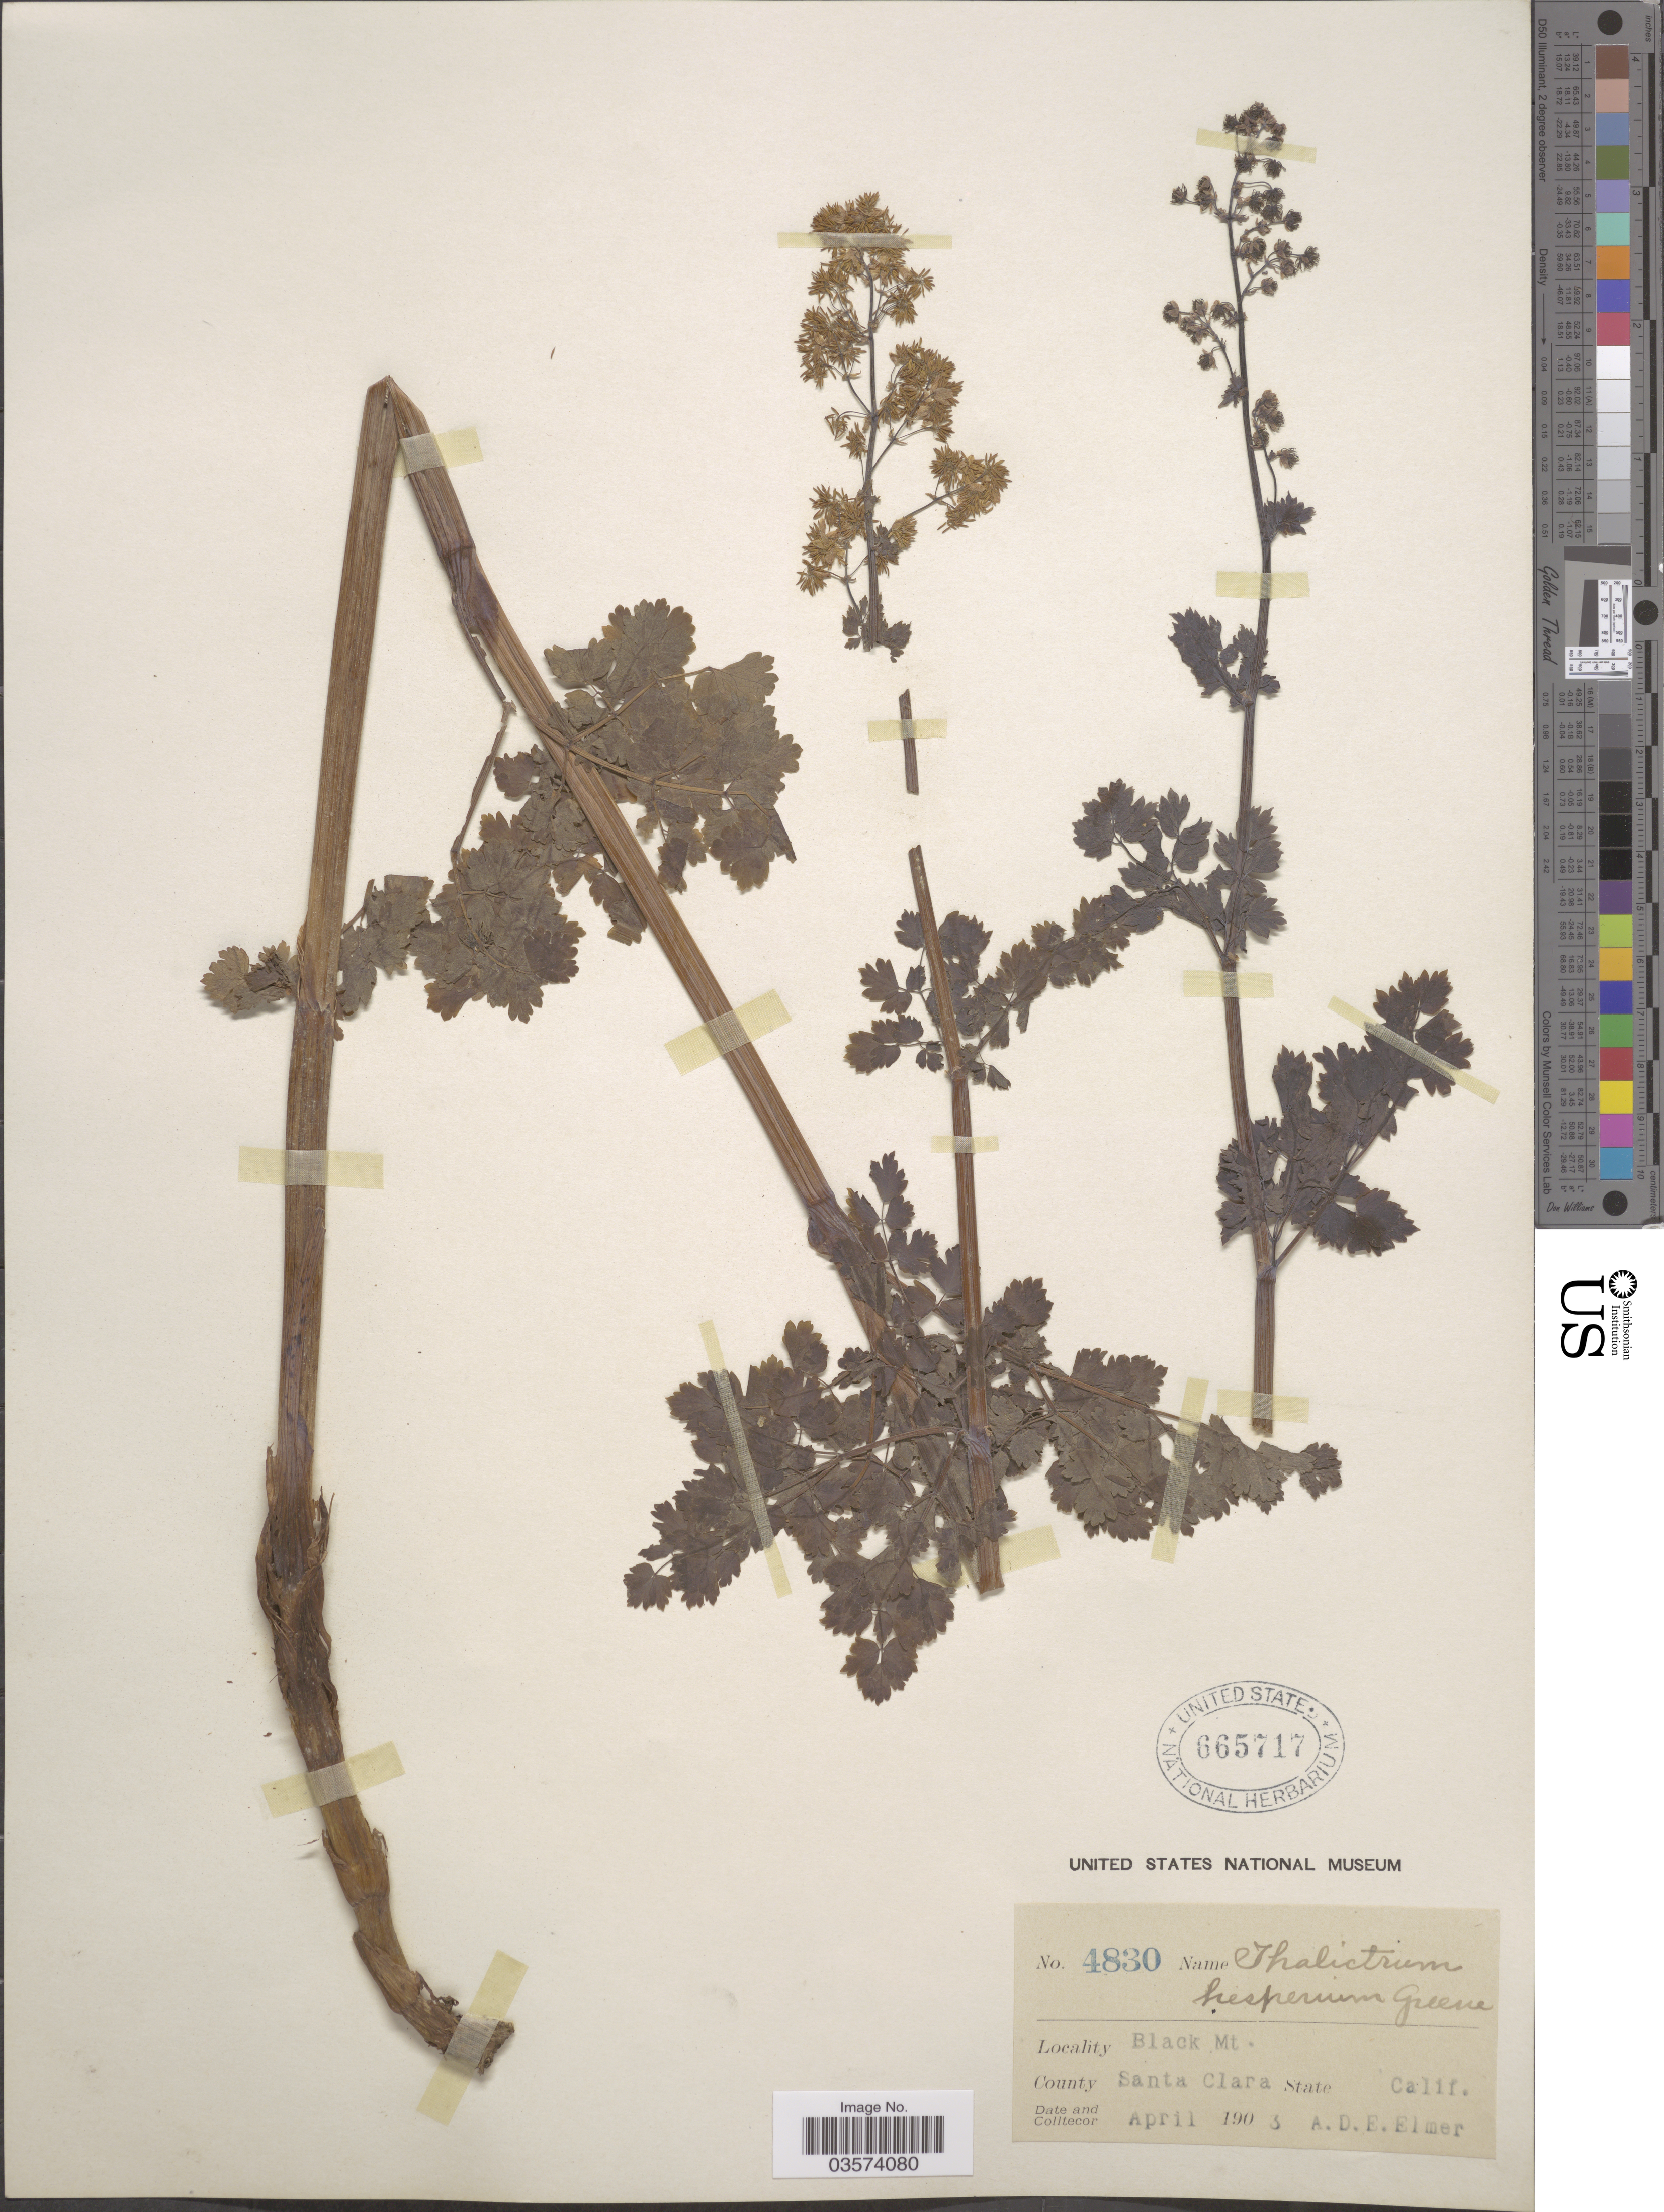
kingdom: Plantae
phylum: Tracheophyta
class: Magnoliopsida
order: Ranunculales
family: Ranunculaceae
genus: Thalictrum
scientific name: Thalictrum fendleri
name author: Engelm. ex A. Gray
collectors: A. D. E. Elmer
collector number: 4830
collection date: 1903-04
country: United States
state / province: California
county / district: Santa Clara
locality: Black Mt. County Santa Clara.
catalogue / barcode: US 665717